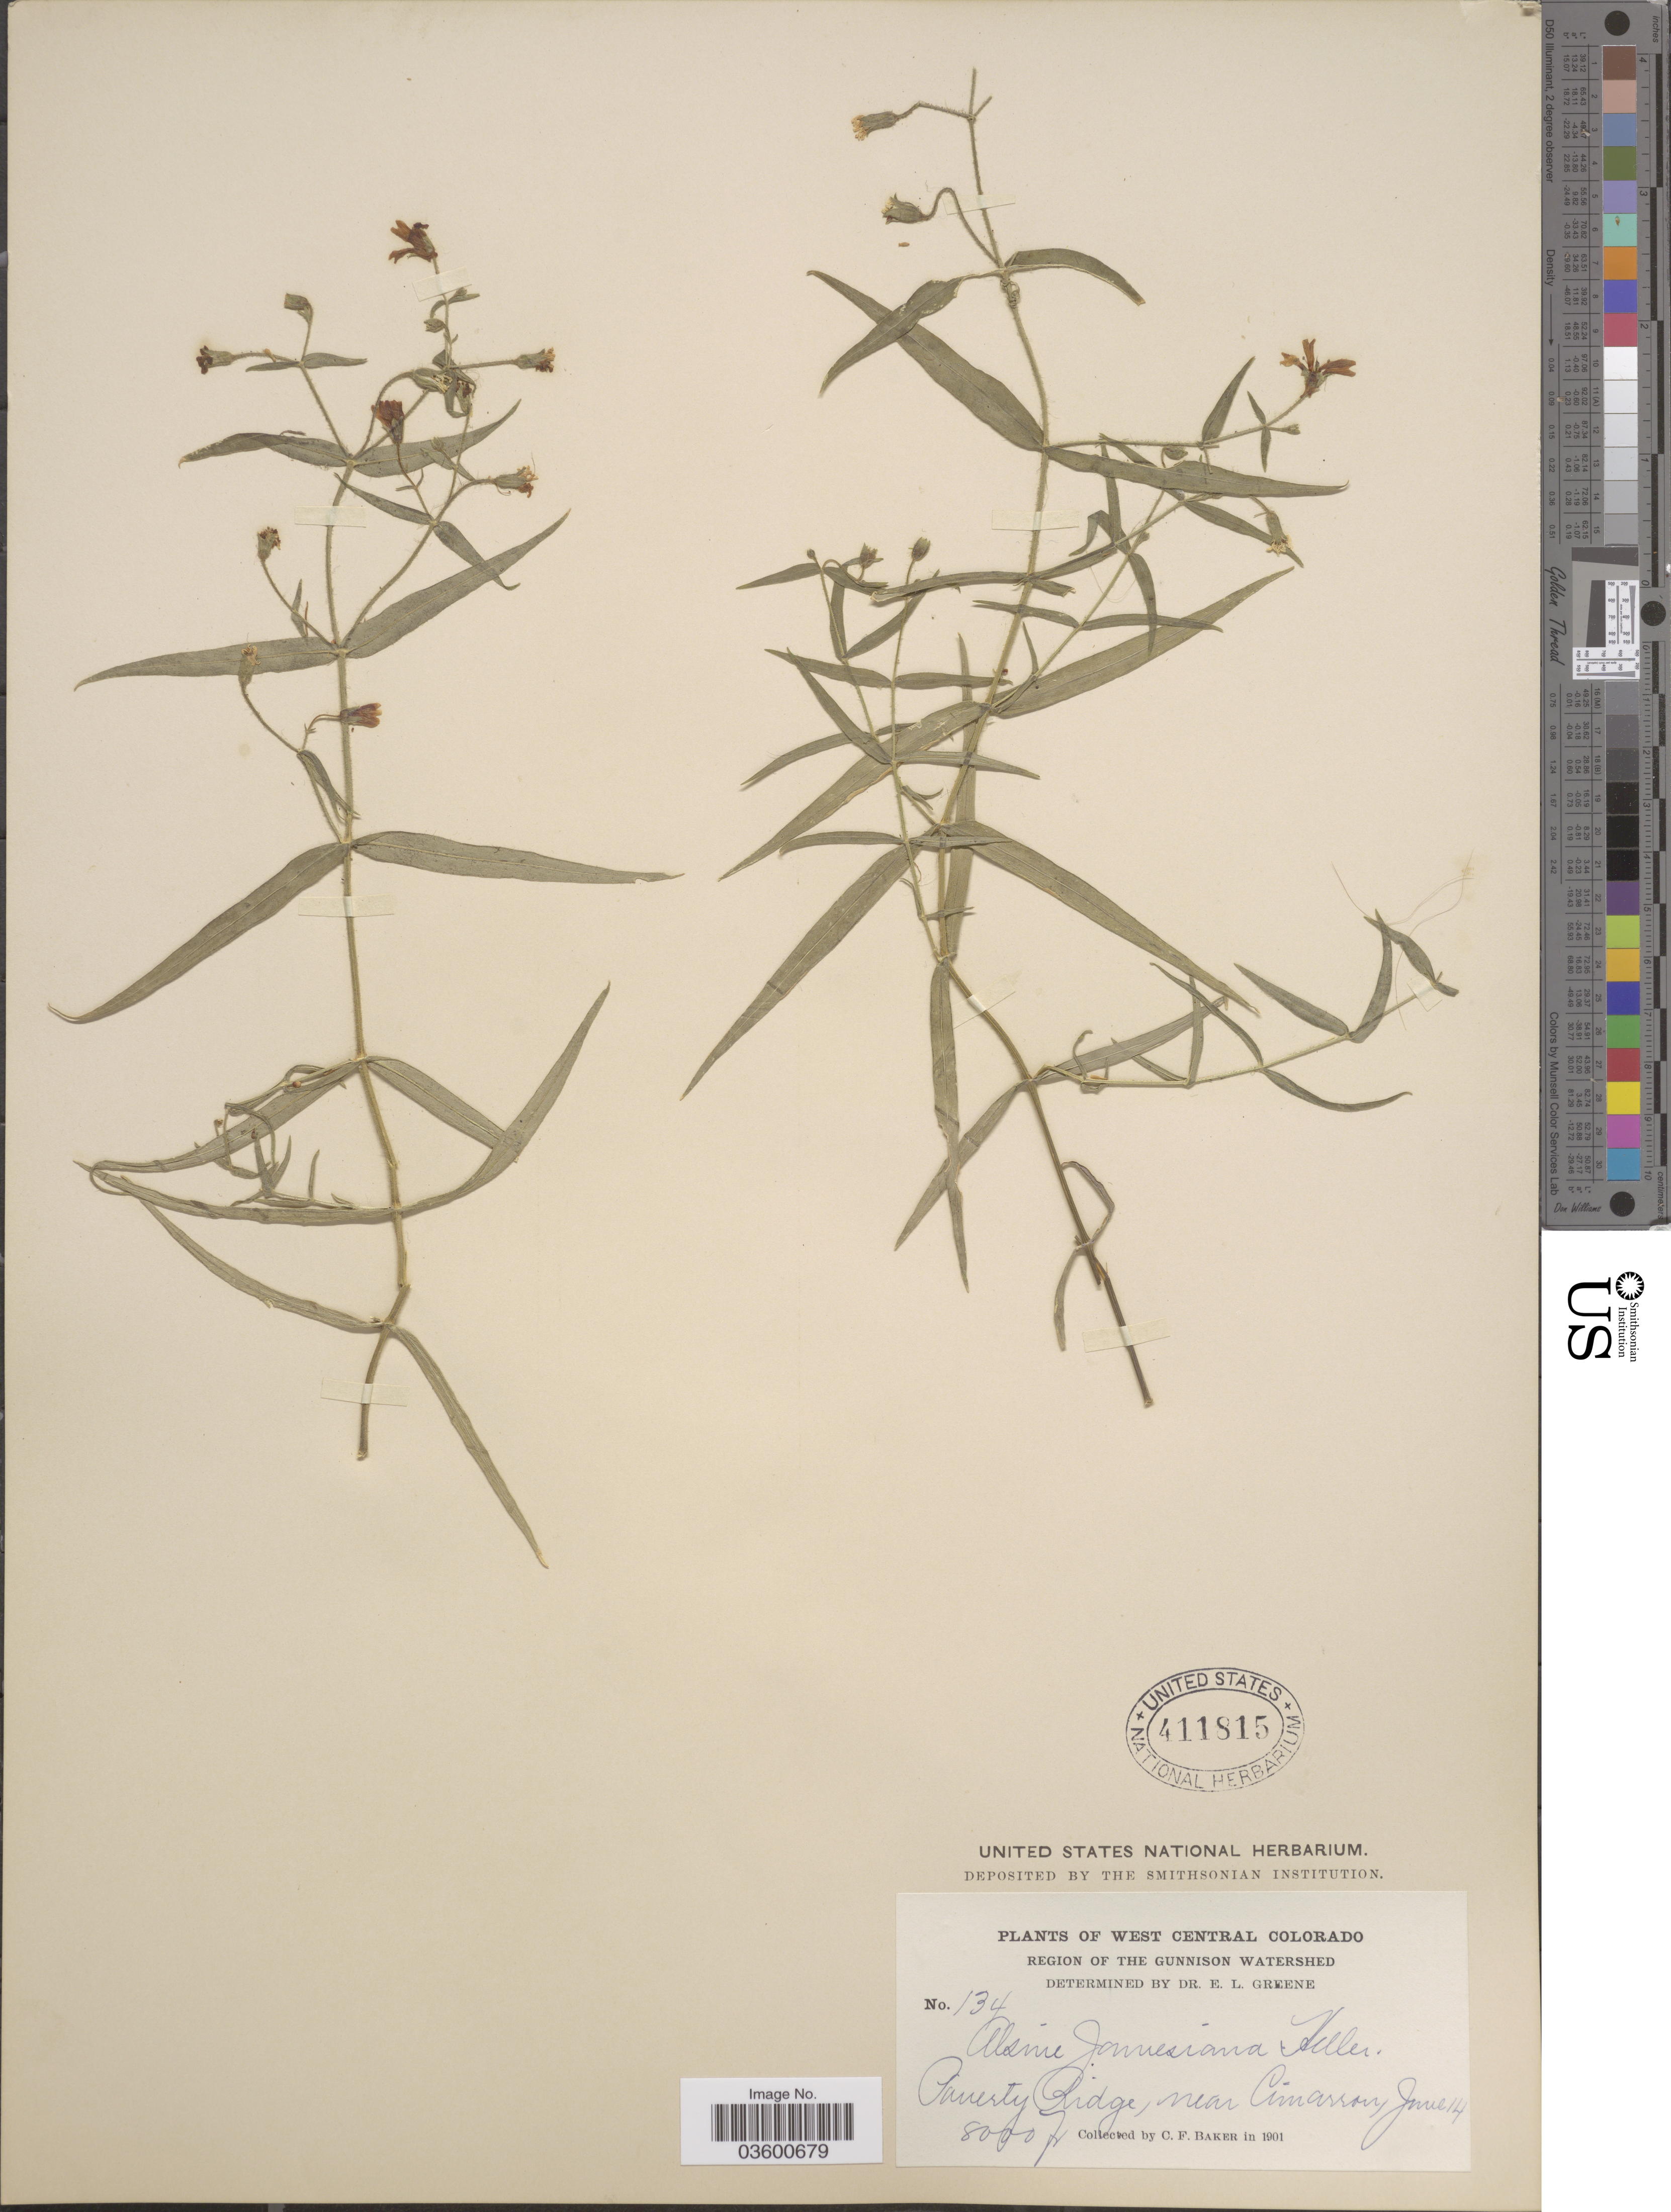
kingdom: Plantae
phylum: Tracheophyta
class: Magnoliopsida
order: Caryophyllales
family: Caryophyllaceae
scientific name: Torreyostellaria jamesiana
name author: (Torr.) Gang Yao et al.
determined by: Strong, M. T., (US), Smithsonian Institution - National Museum of Natural History (UNITED STATES)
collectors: C. F. Baker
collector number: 134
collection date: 1901-06-14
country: United States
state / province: Colorado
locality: West Central Colorado. Region of the Gunnison Watershed. Poverty Ridge, near Cimarron.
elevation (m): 2438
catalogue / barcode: US 411815